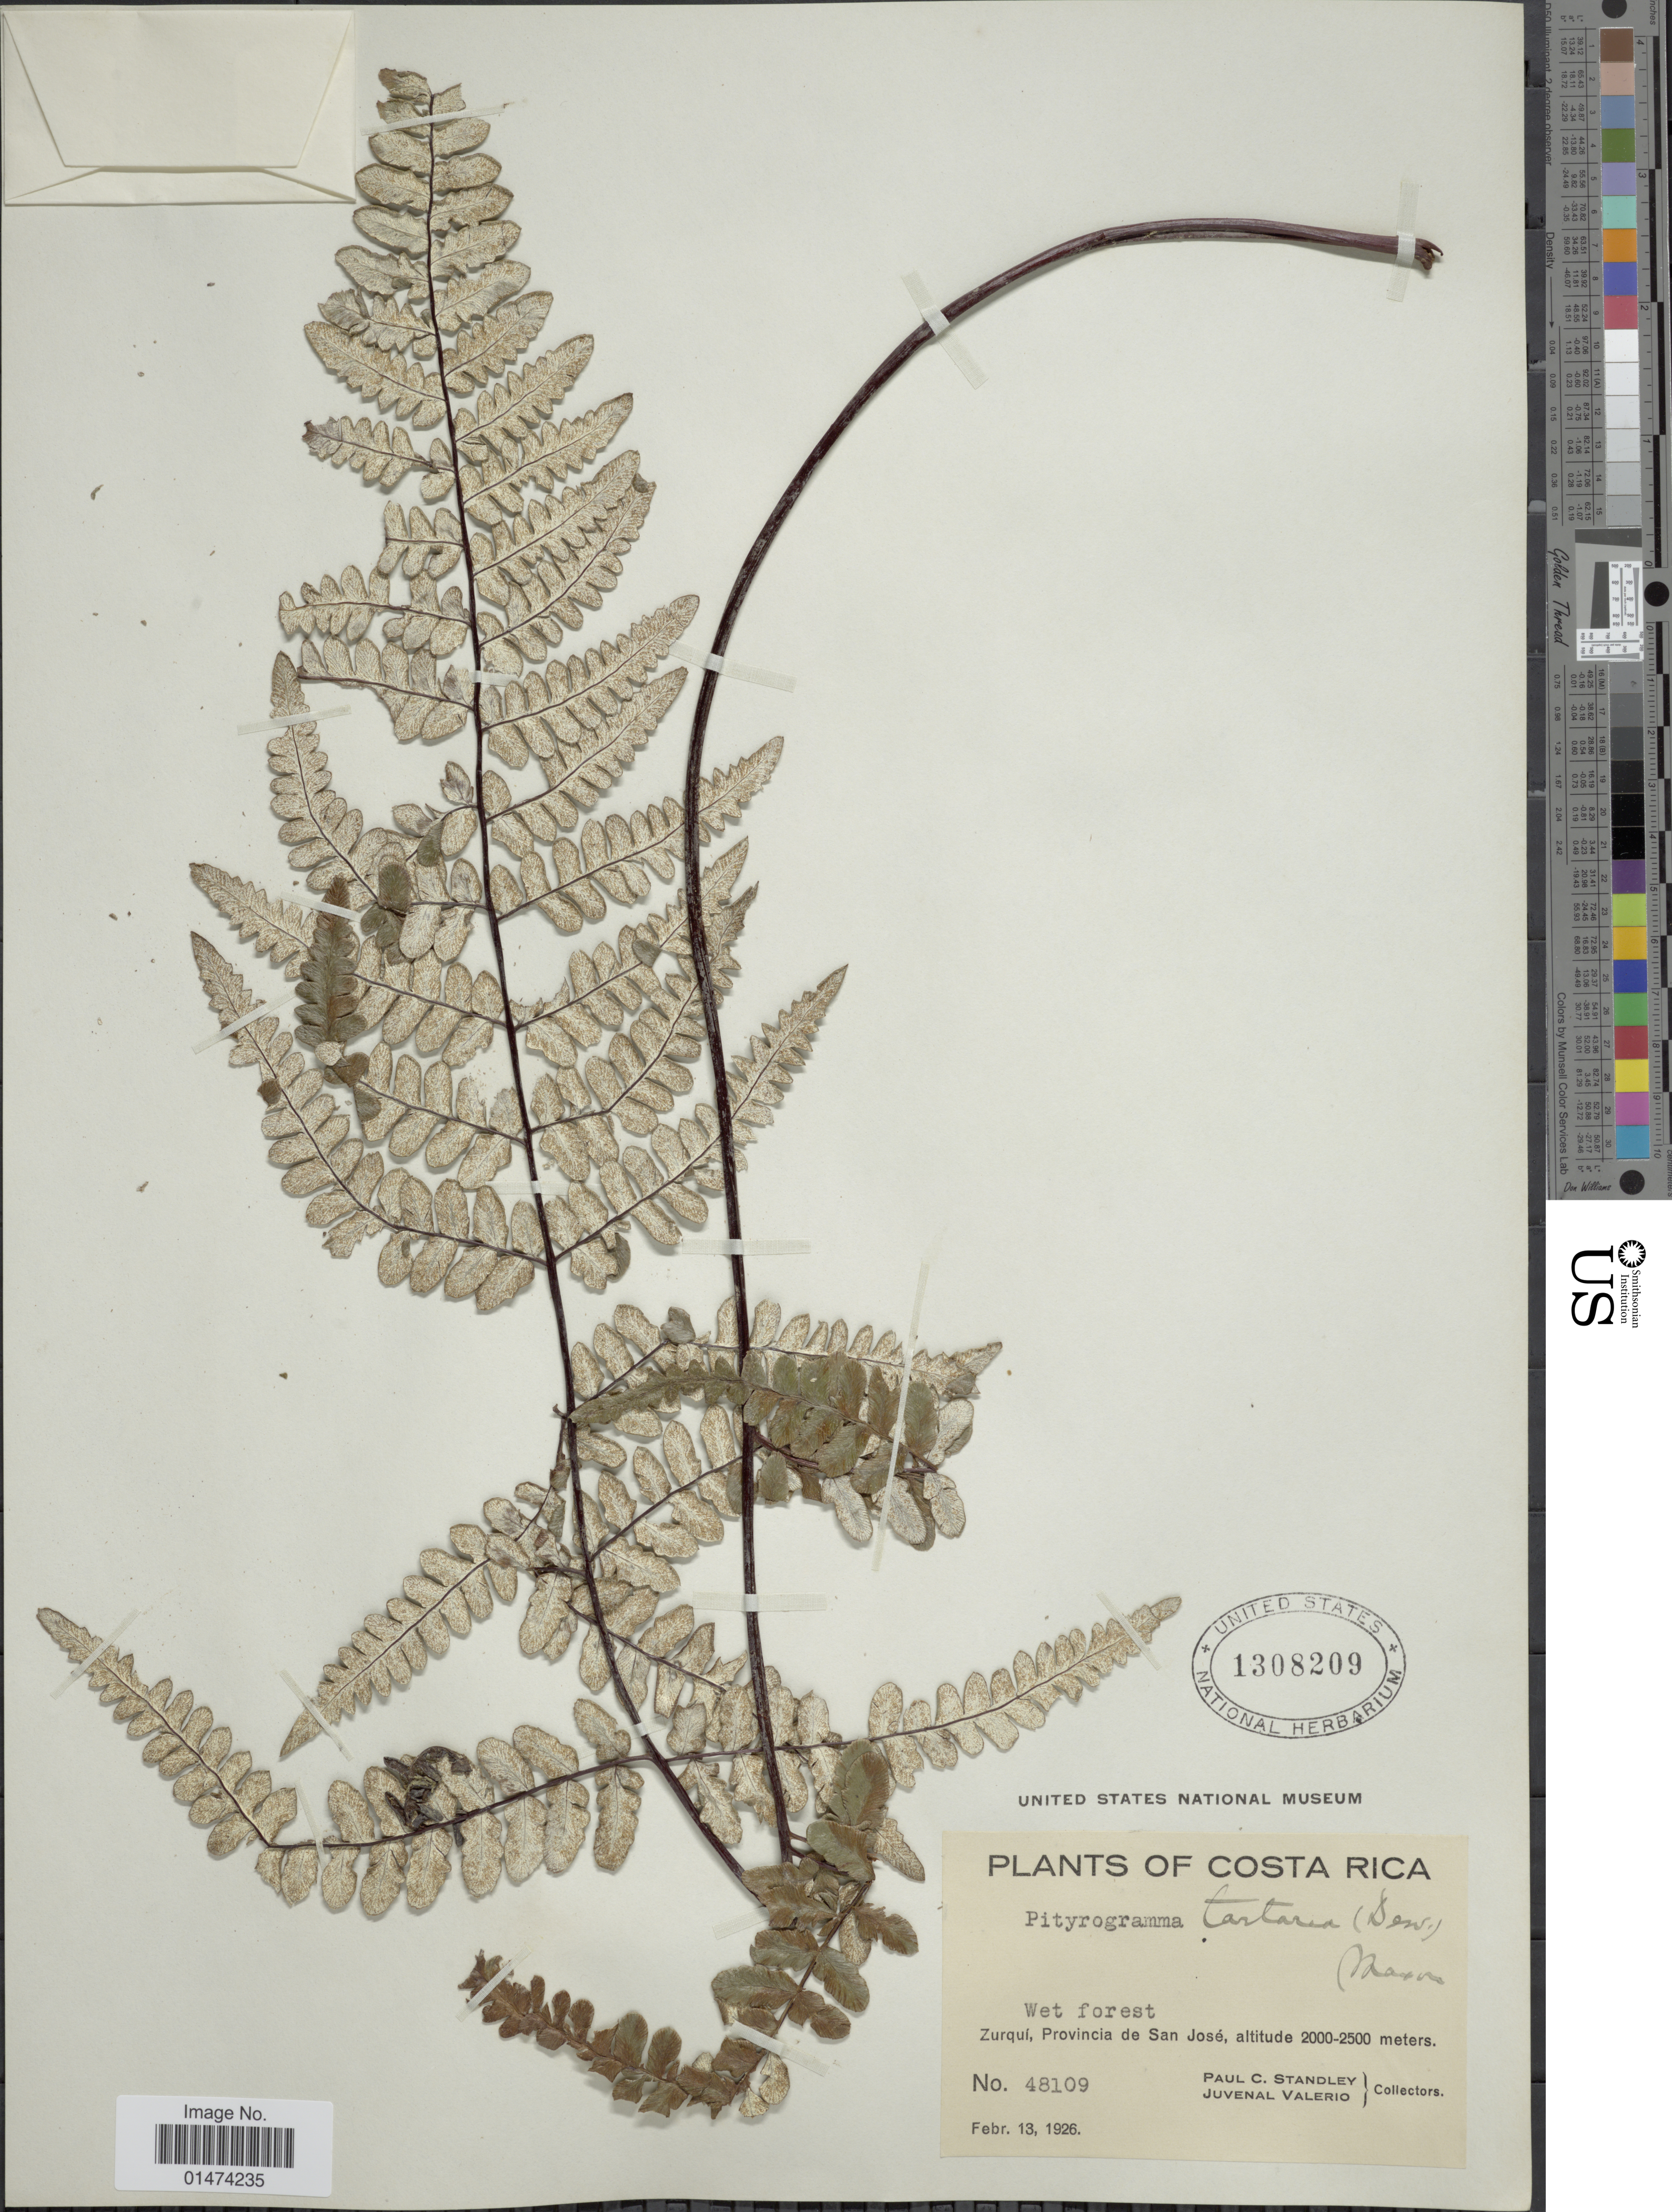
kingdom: Plantae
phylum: Tracheophyta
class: Polypodiopsida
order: Polypodiales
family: Pteridaceae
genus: Pityrogramma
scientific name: Pityrogramma tartarea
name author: (Cav.) Maxon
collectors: P. C. Standley & J. Valerio R.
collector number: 48109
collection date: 1926-02-13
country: Costa Rica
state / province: San José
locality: Zurqui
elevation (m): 2000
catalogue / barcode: US 1308209